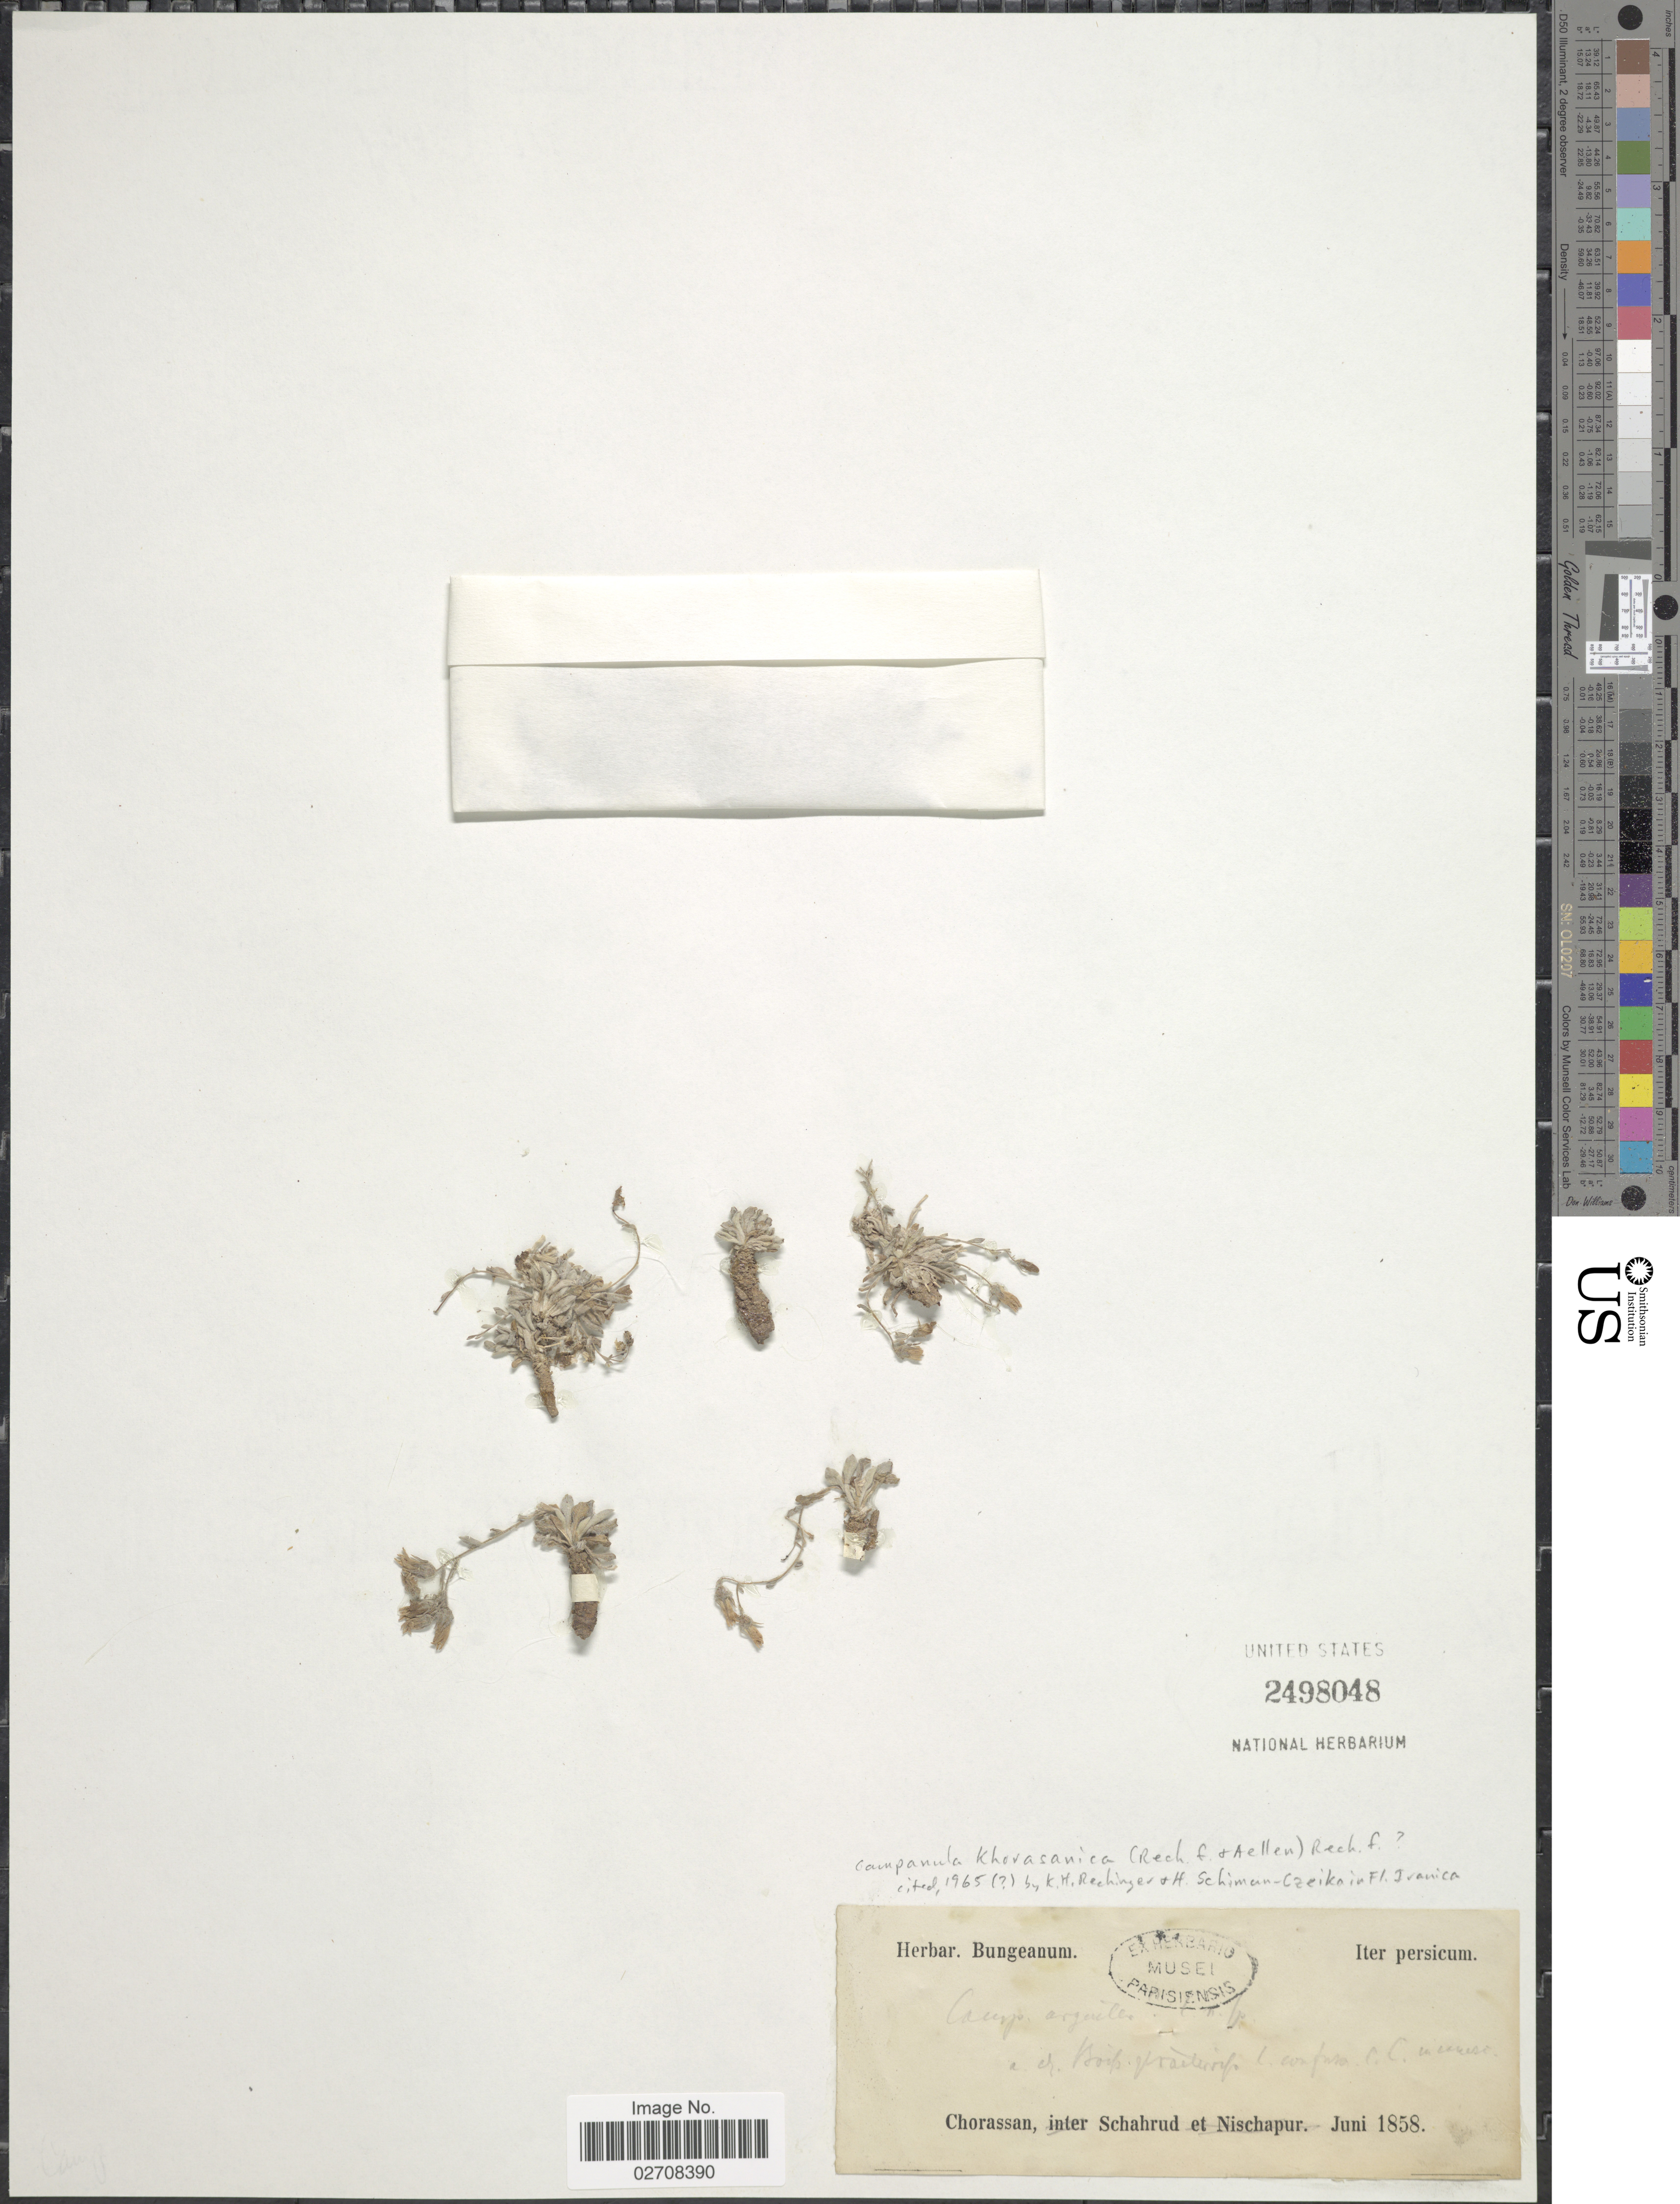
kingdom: Plantae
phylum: Tracheophyta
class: Magnoliopsida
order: Asterales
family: Campanulaceae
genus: Campanula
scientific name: Campanula khorasanica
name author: (Rech. f. & Aellen) Rech. f.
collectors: ex herb. Bungeanum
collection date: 1858-06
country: Iran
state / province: Khorasan [obsolete]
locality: Persicum. Chorassan, Schahrud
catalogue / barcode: US 2498048